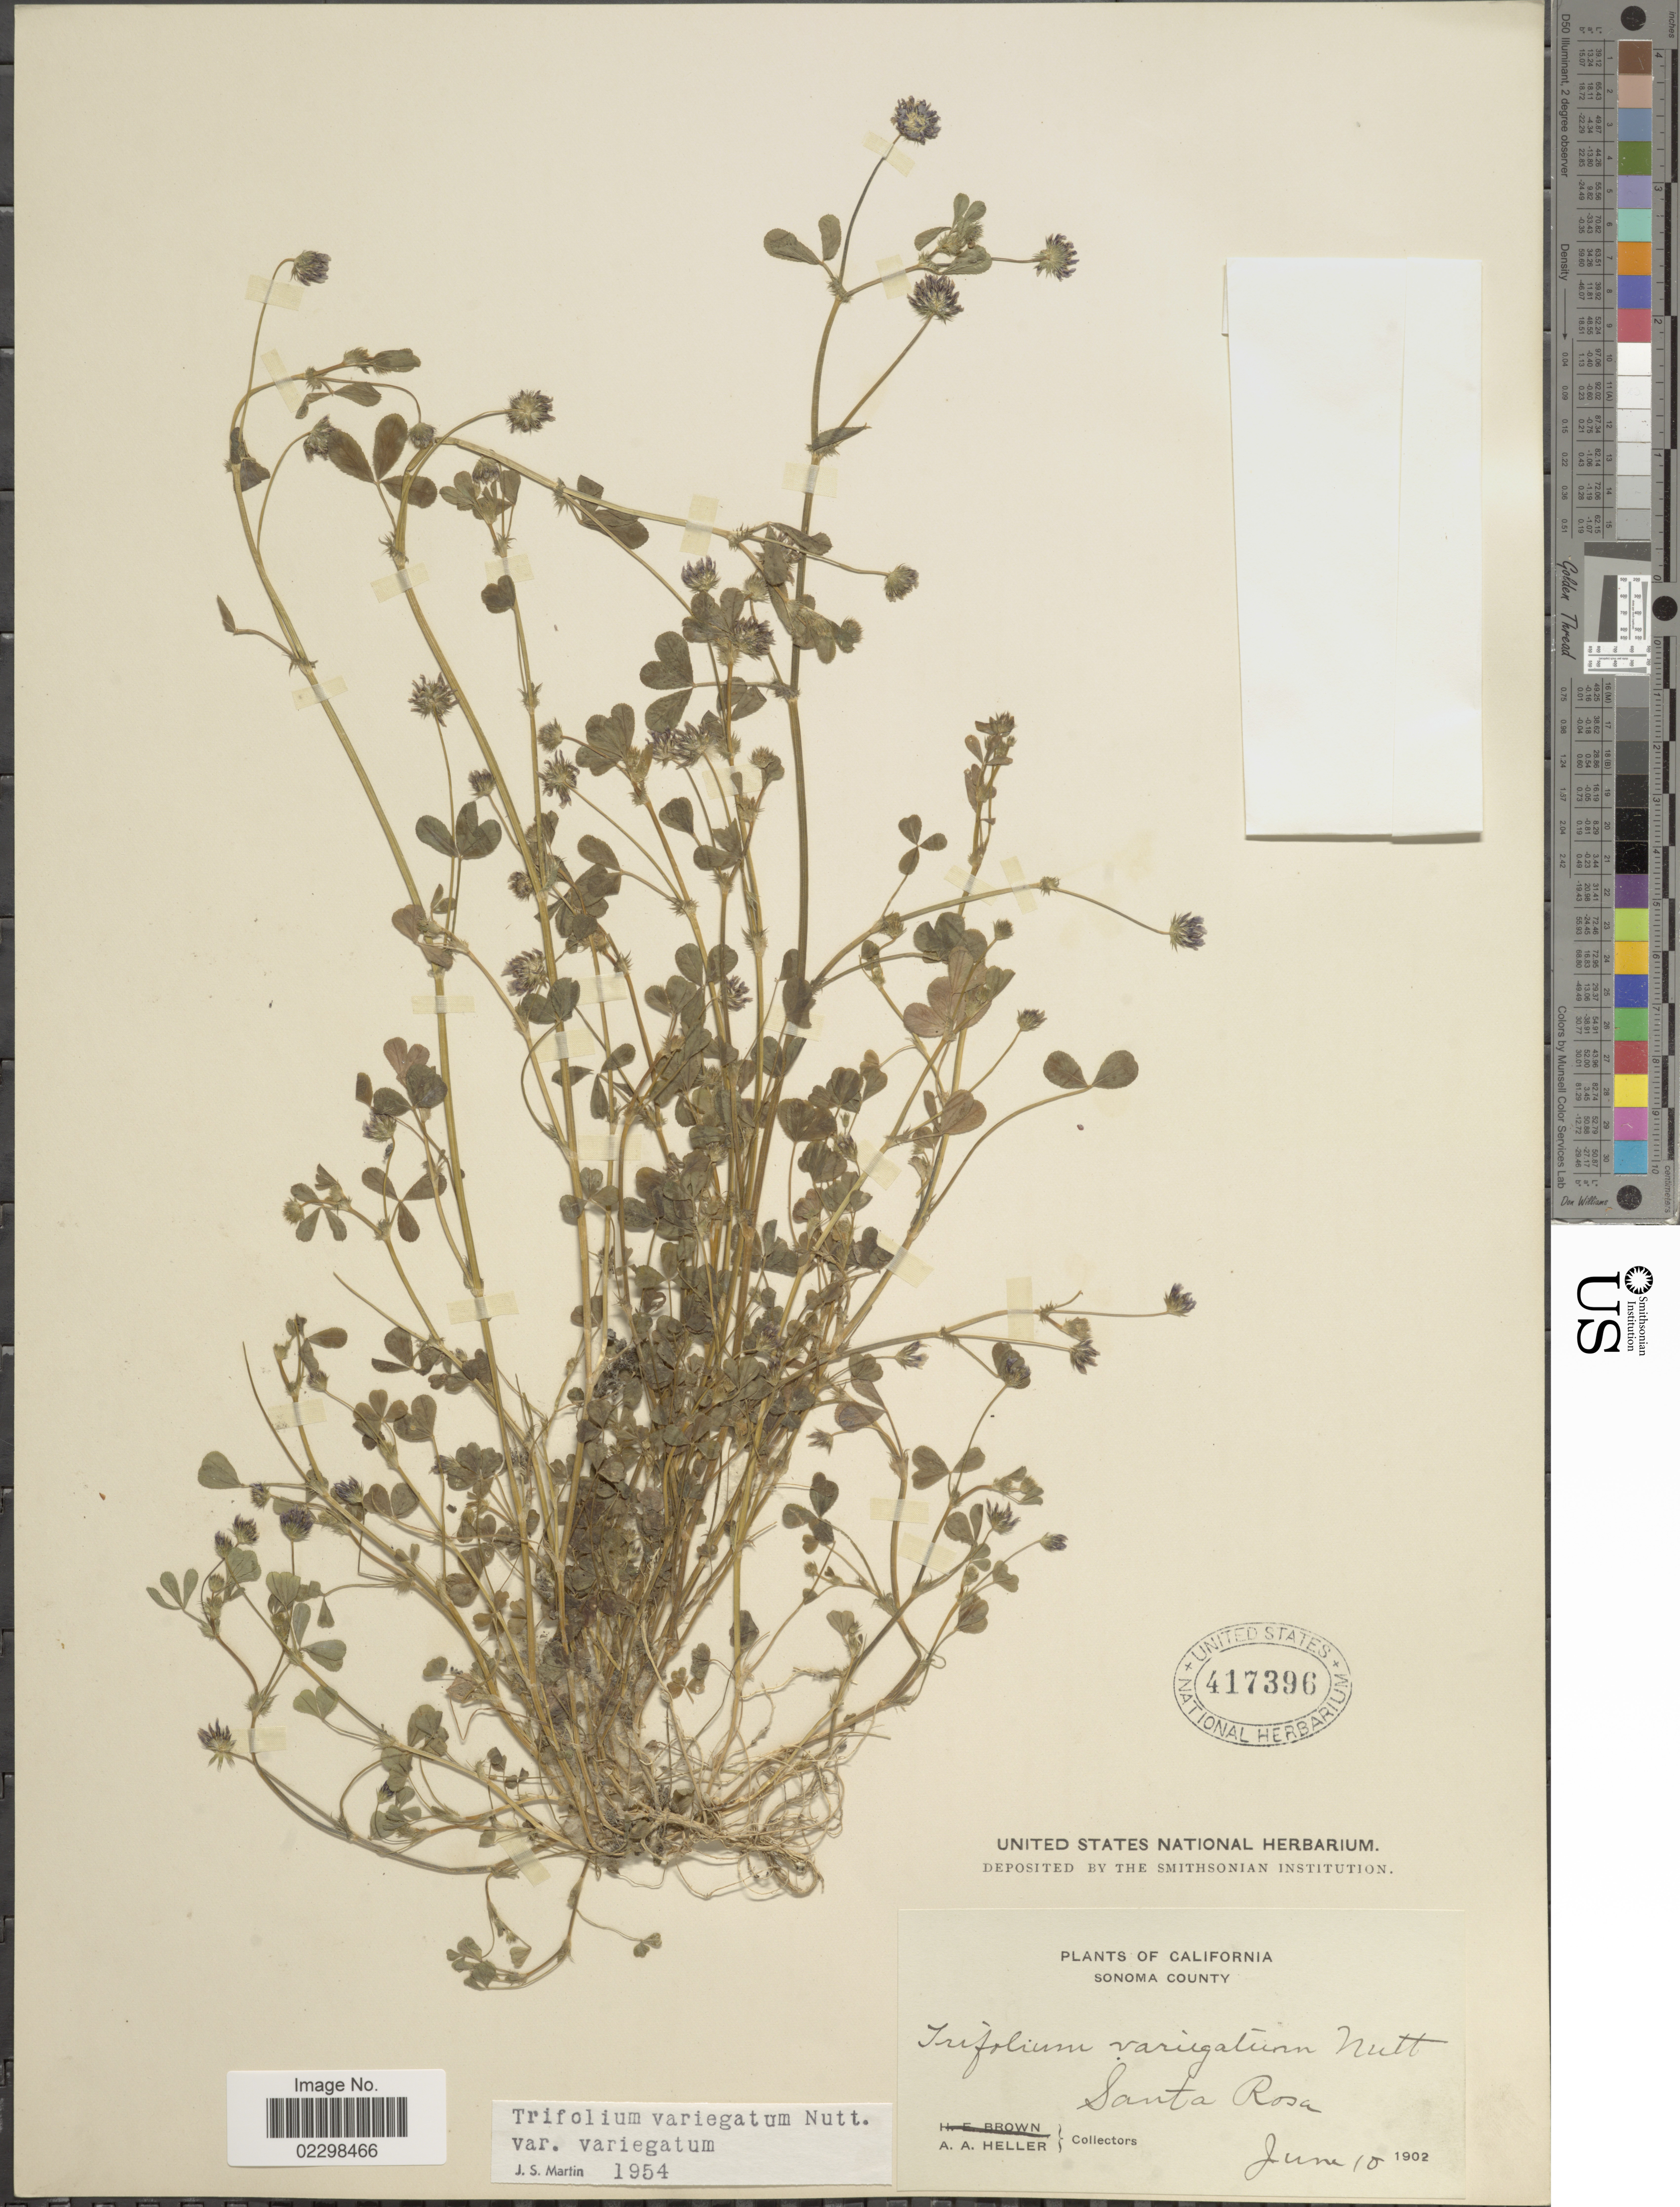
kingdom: Plantae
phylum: Tracheophyta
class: Magnoliopsida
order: Fabales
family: Fabaceae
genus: Trifolium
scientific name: Trifolium variegatum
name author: Nutt.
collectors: A. A. Heller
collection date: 1902-06-18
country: United States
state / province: California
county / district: Sonoma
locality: Sonoma County, Santa Rosa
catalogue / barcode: US 417396